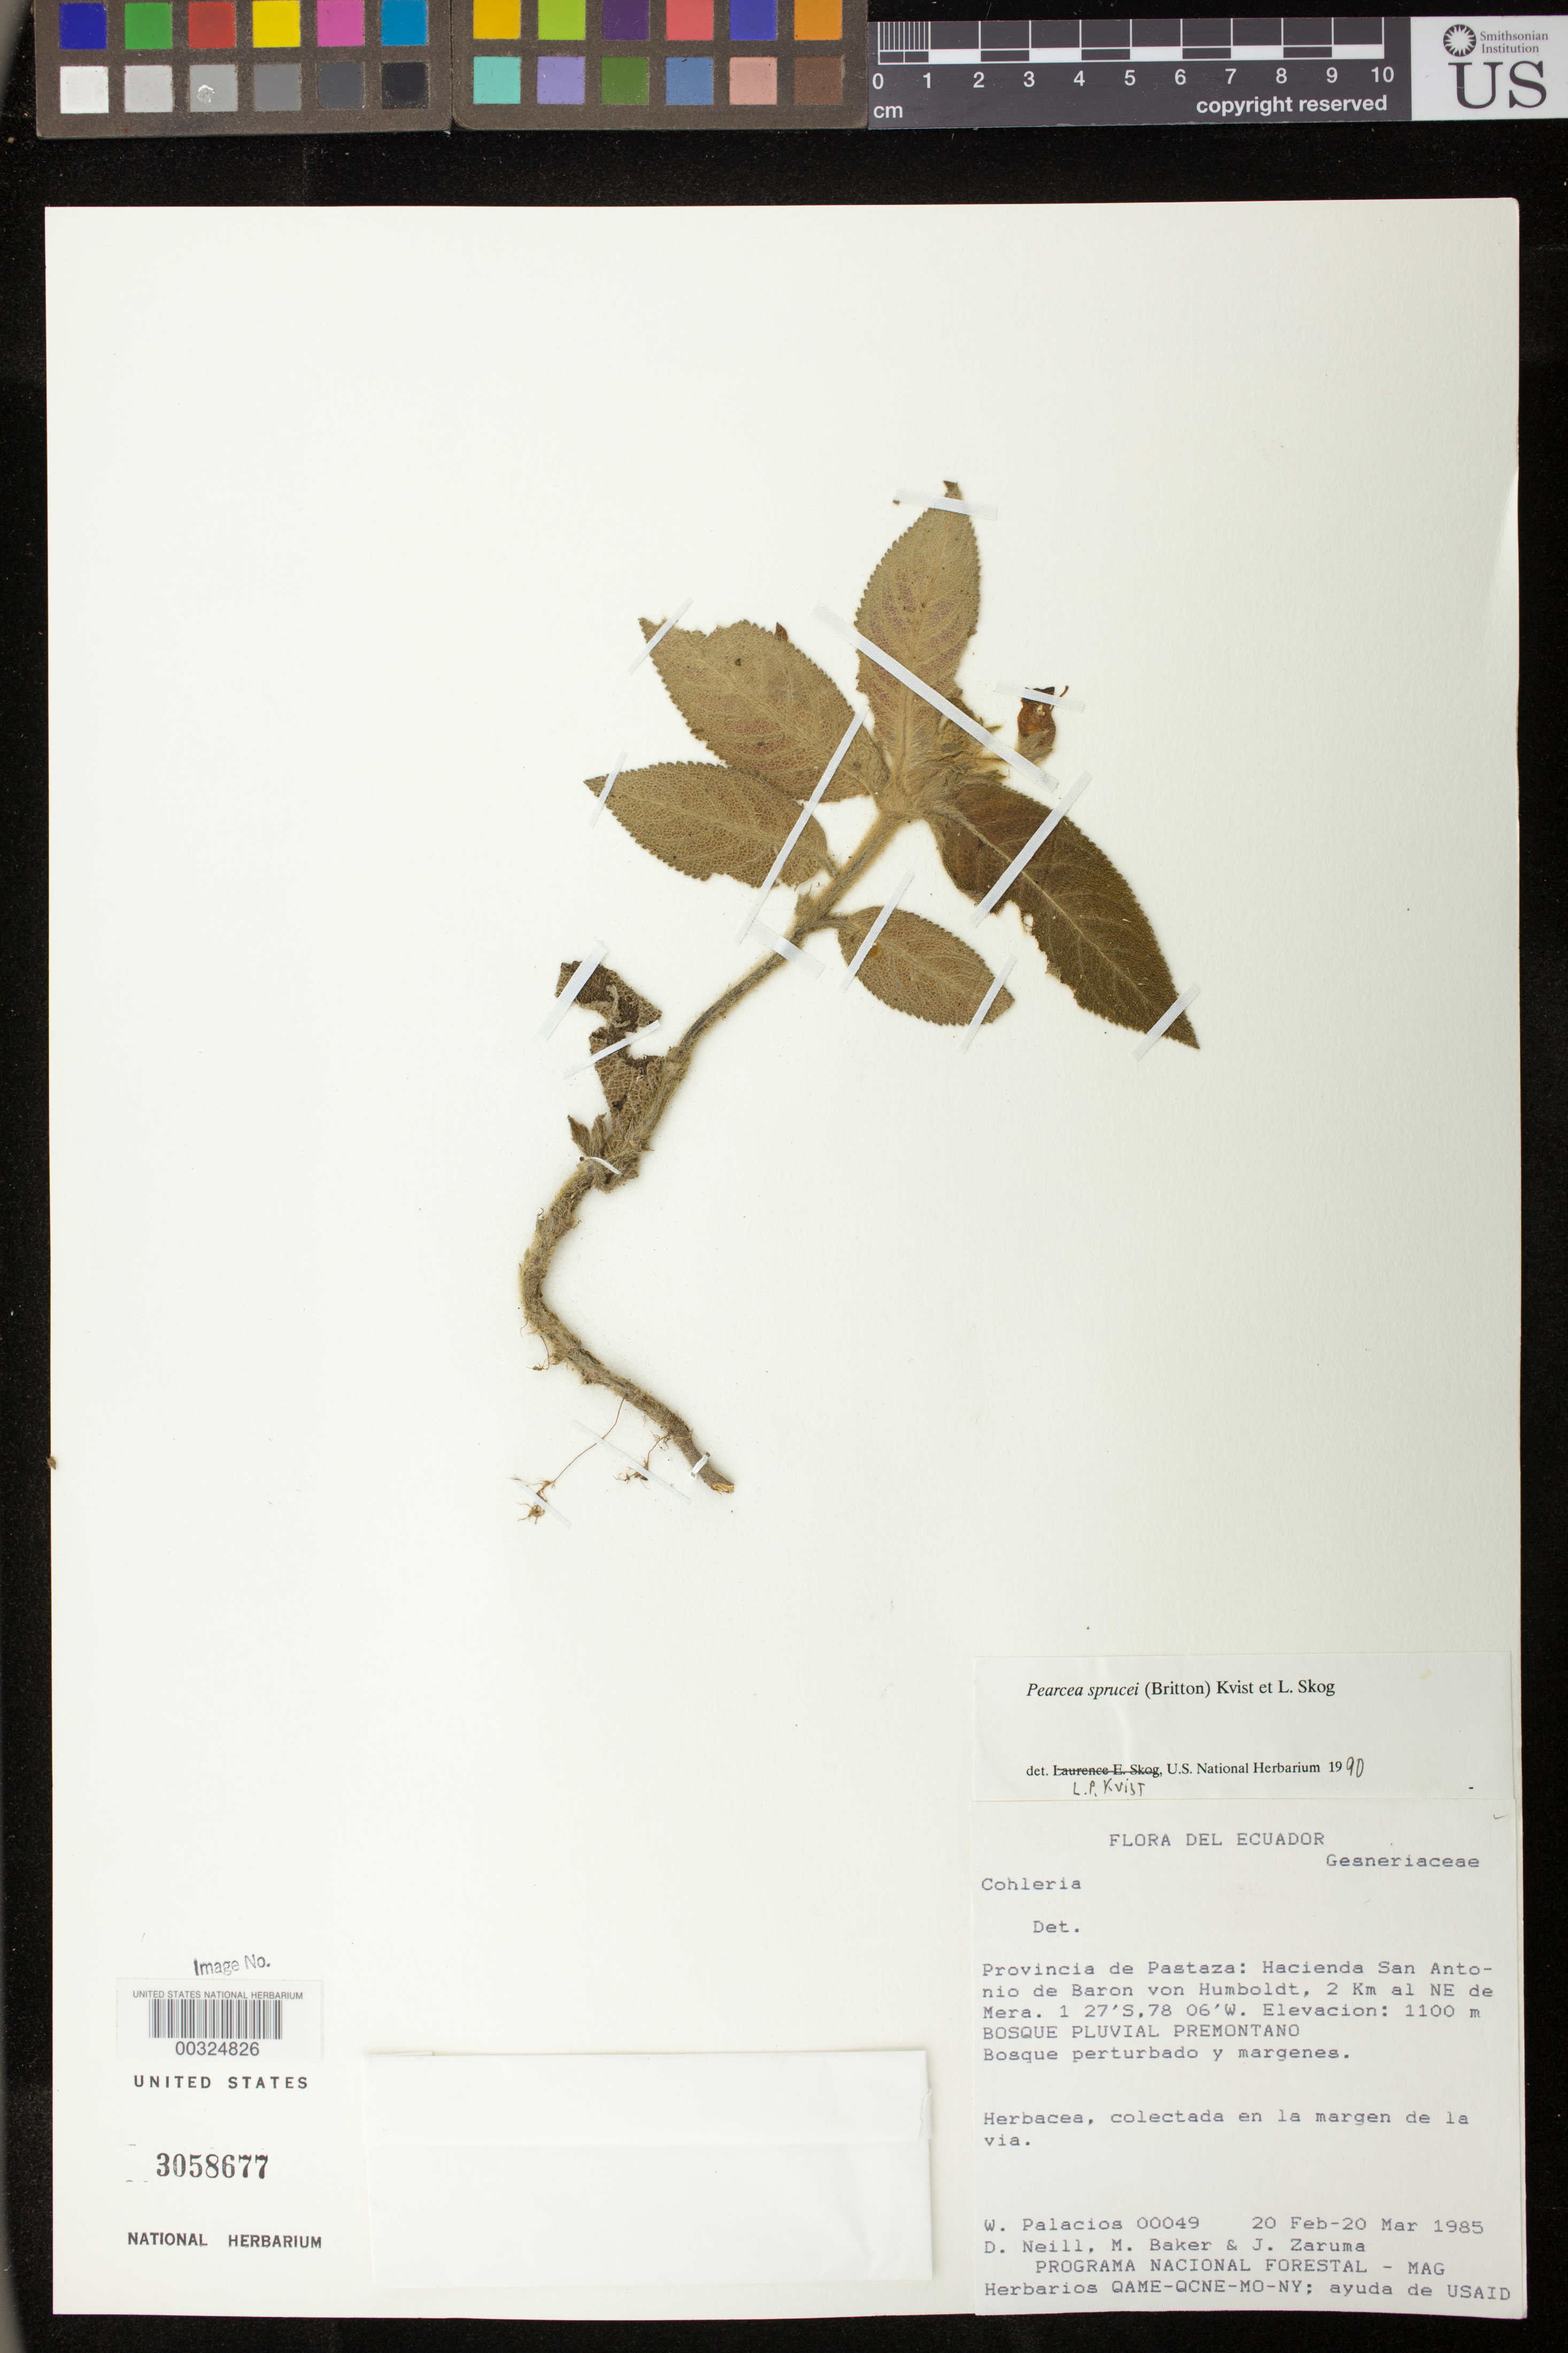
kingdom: Plantae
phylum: Tracheophyta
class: Magnoliopsida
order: Lamiales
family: Gesneriaceae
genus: Pearcea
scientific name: Pearcea sprucei var. sprucei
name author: (Britton ex Rusby) L.P. Kvist & L.E. Skog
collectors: W. Palacios, D. A. Neill, M. Baker & J. Zaruma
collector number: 49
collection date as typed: Feb-Mar 1985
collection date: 1985-02/1985-03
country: Ecuador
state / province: Pastaza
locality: Hacienda San Antonio de Baron von Humboldt, 2 km NE of Mera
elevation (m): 1100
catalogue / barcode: US 3058677